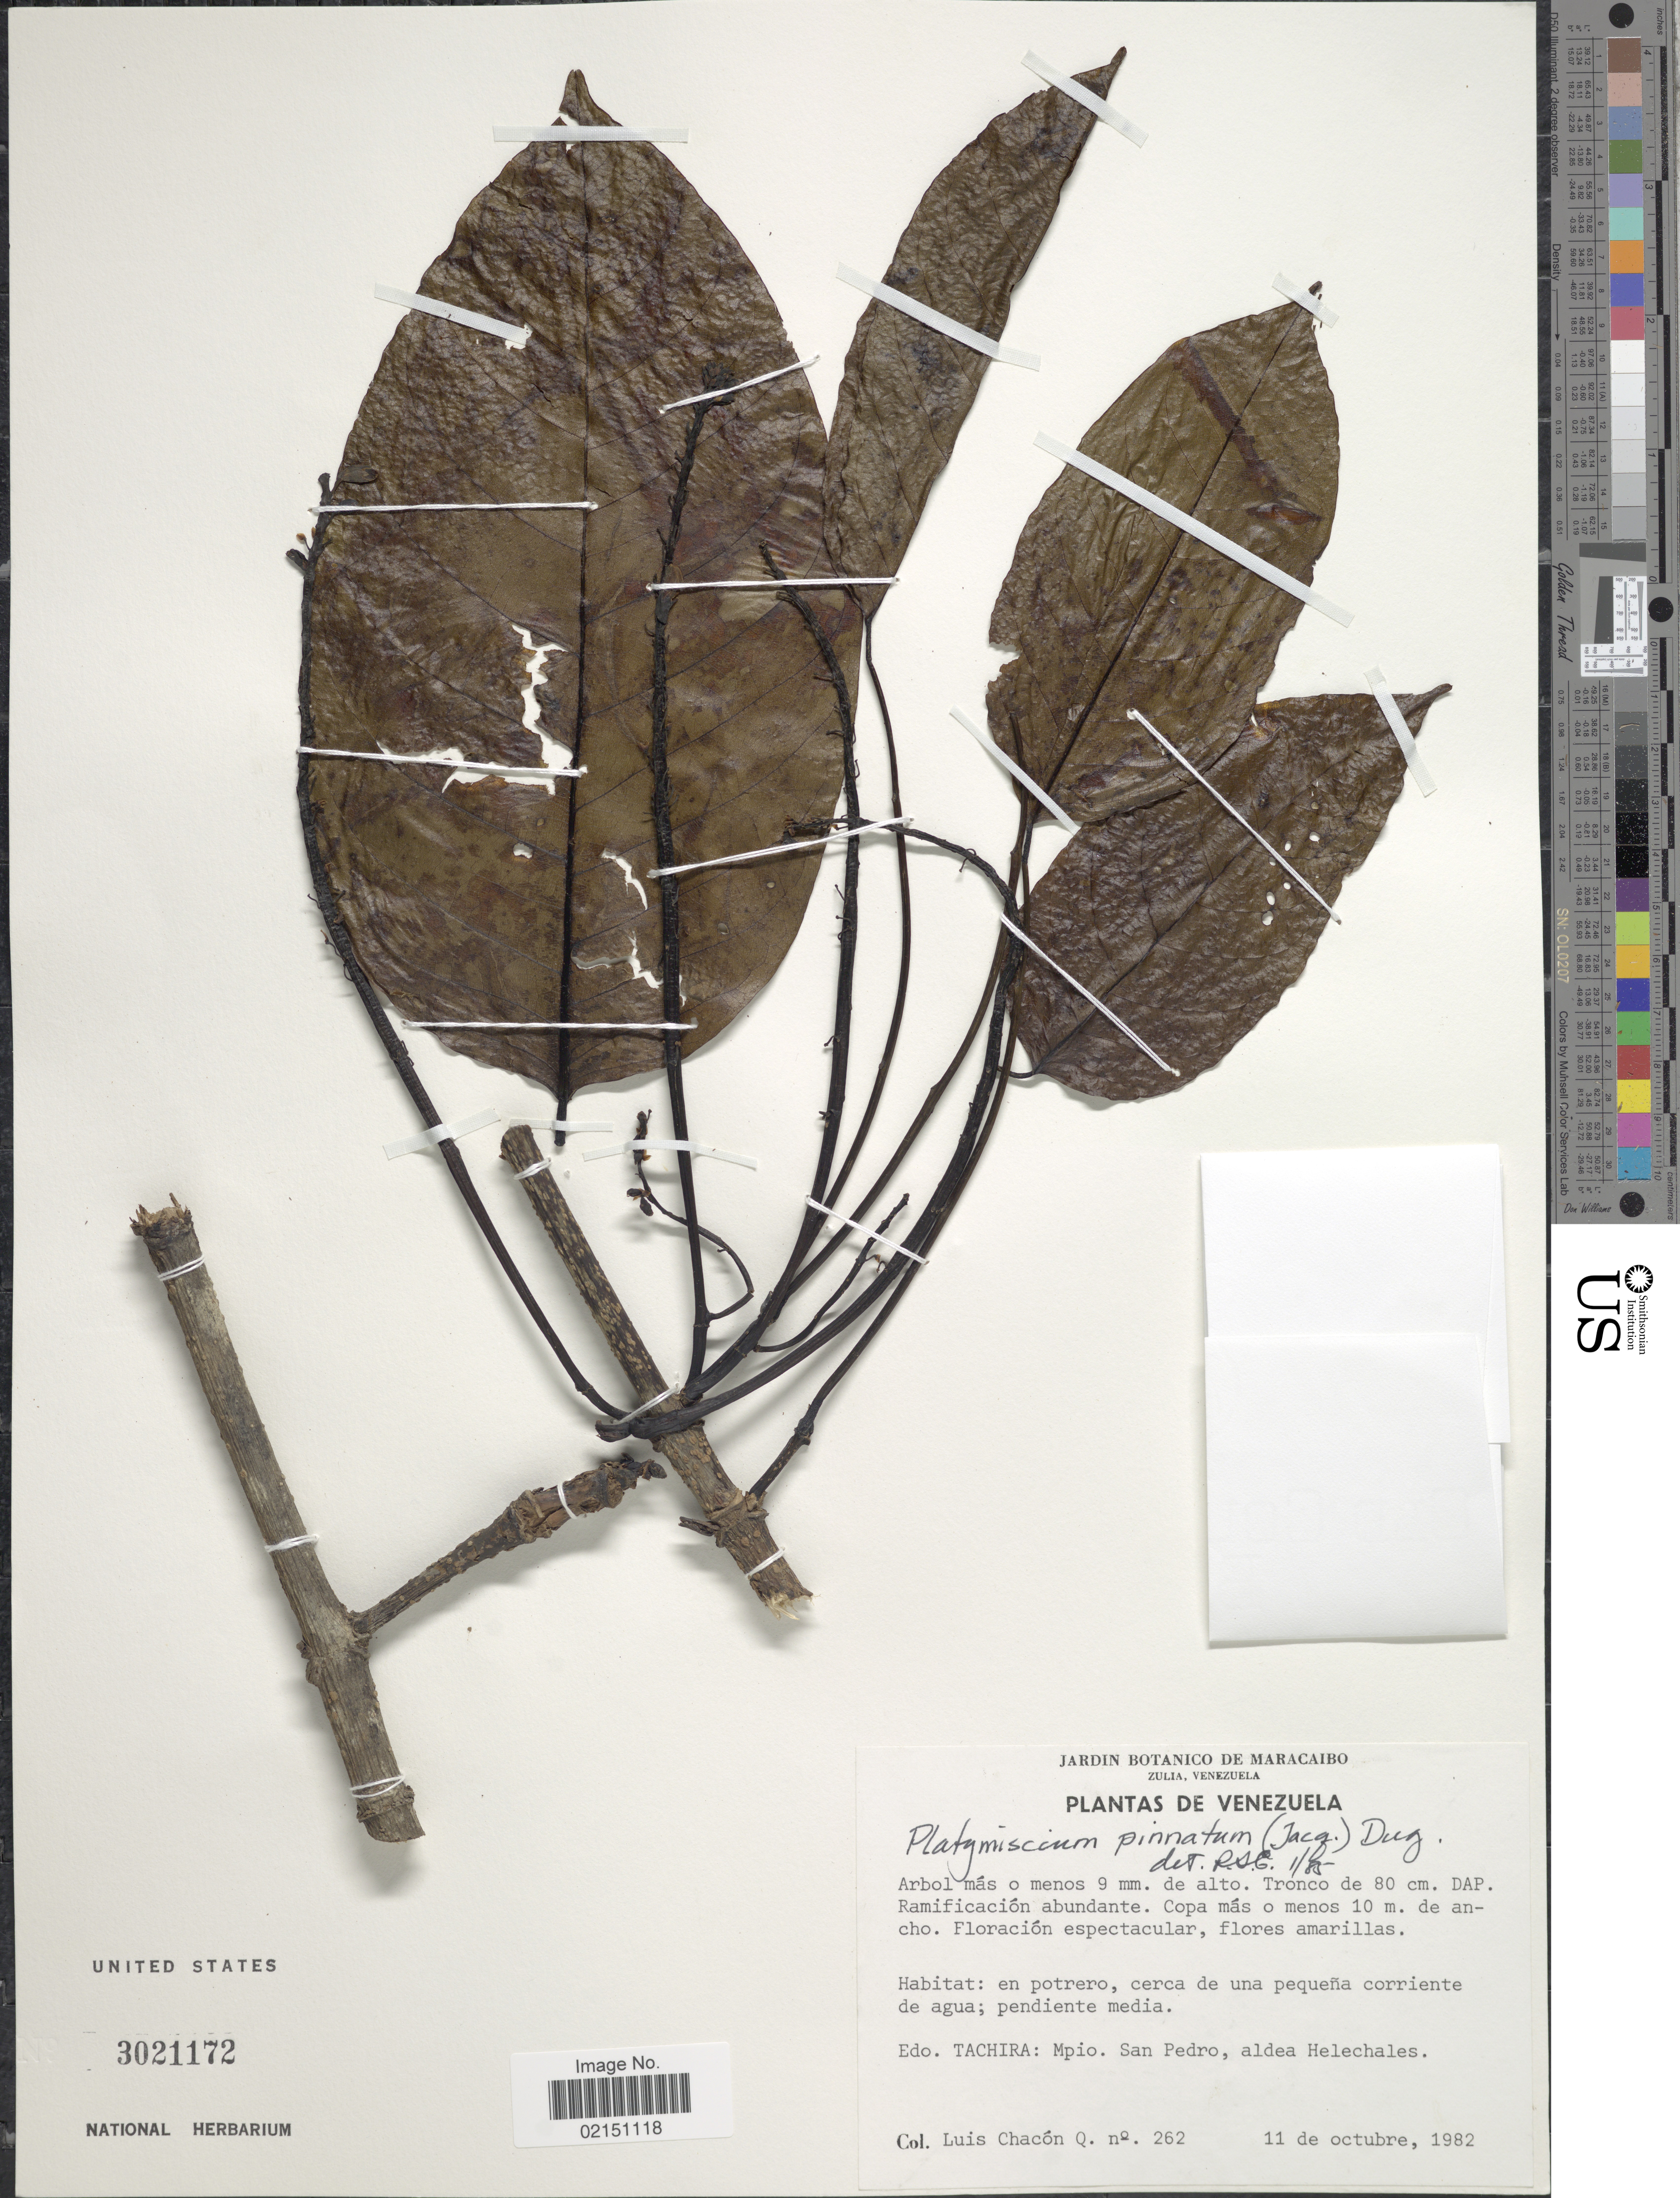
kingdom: Plantae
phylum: Tracheophyta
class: Magnoliopsida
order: Fabales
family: Fabaceae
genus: Platymiscium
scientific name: Platymiscium pinnatum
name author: (Jacq.) Dugand G.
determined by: Cowan, R. S.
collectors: L. Chacon-Q.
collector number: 262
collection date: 1982-10-11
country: Venezuela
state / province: Tachira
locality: Mpio. San Pedro, aldea Helechales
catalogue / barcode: US 3021172